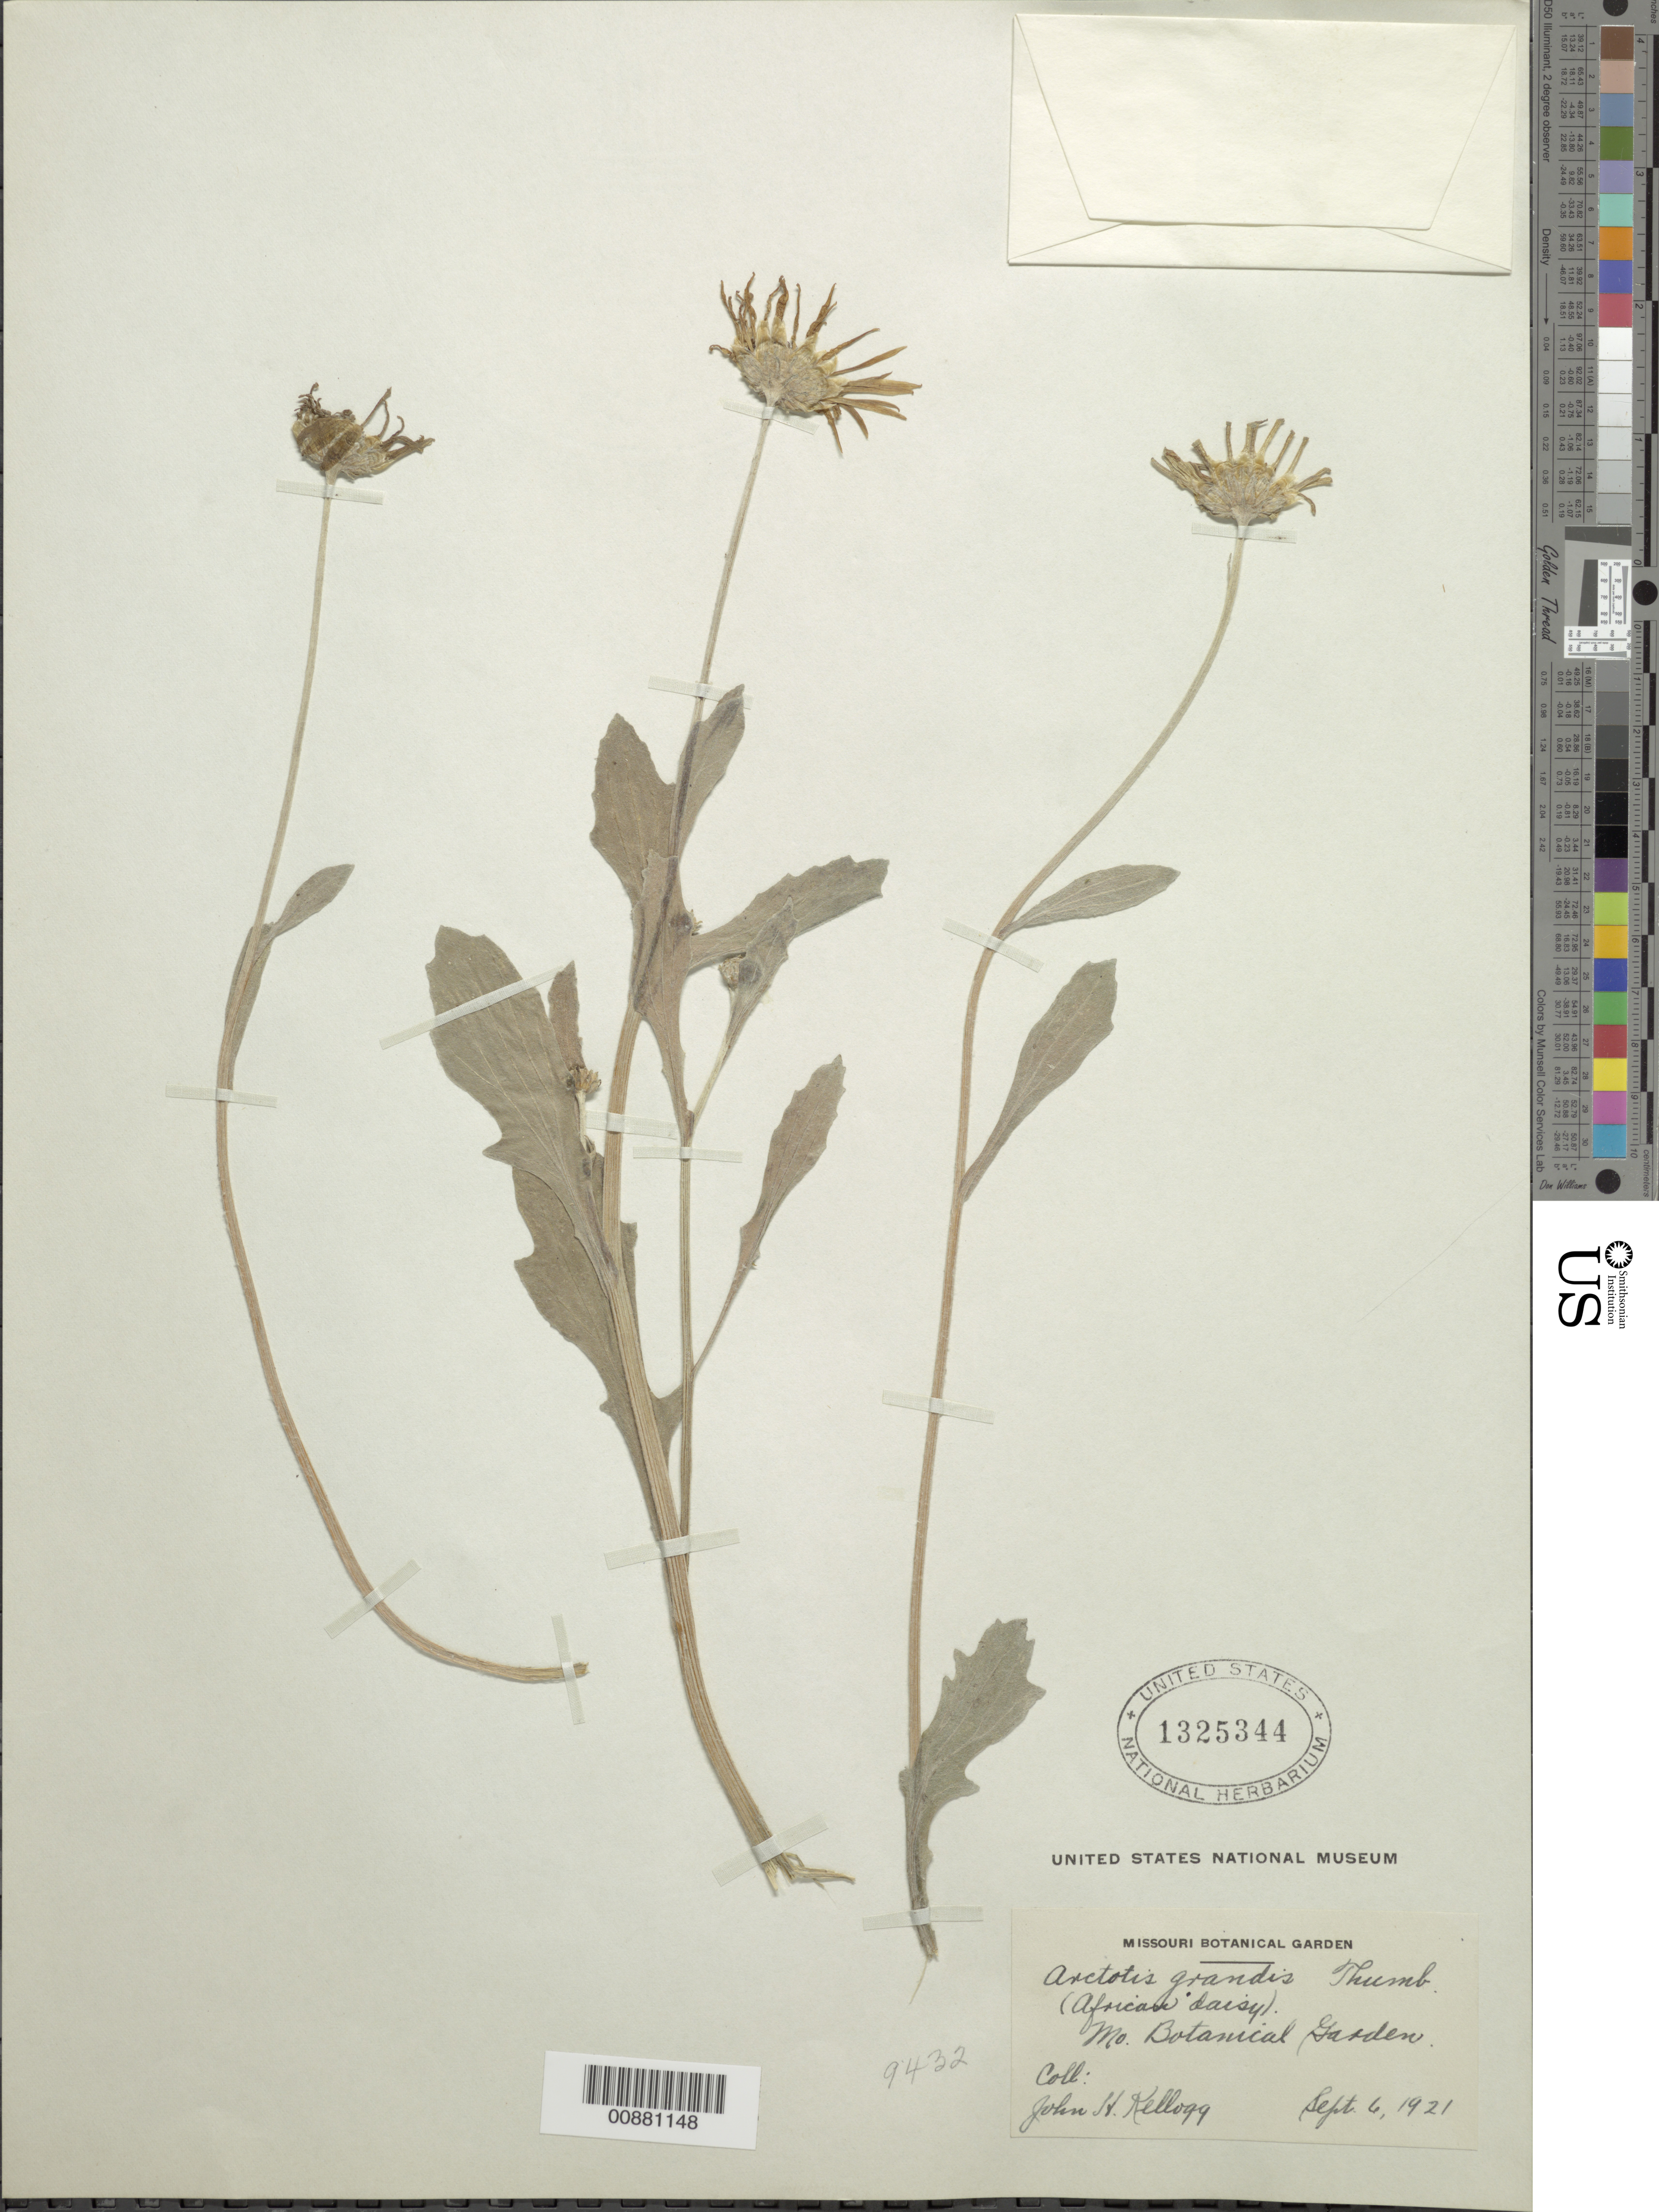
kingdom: Plantae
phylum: Tracheophyta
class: Magnoliopsida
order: Asterales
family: Asteraceae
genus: Arctotis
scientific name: Arctotis grandis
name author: (A. Berger) Thunb.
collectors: J. H. Kellogg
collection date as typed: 6 September 1921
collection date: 1921-09-06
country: United States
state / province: Missouri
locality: Mo. Botanical Garden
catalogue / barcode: US 1325344